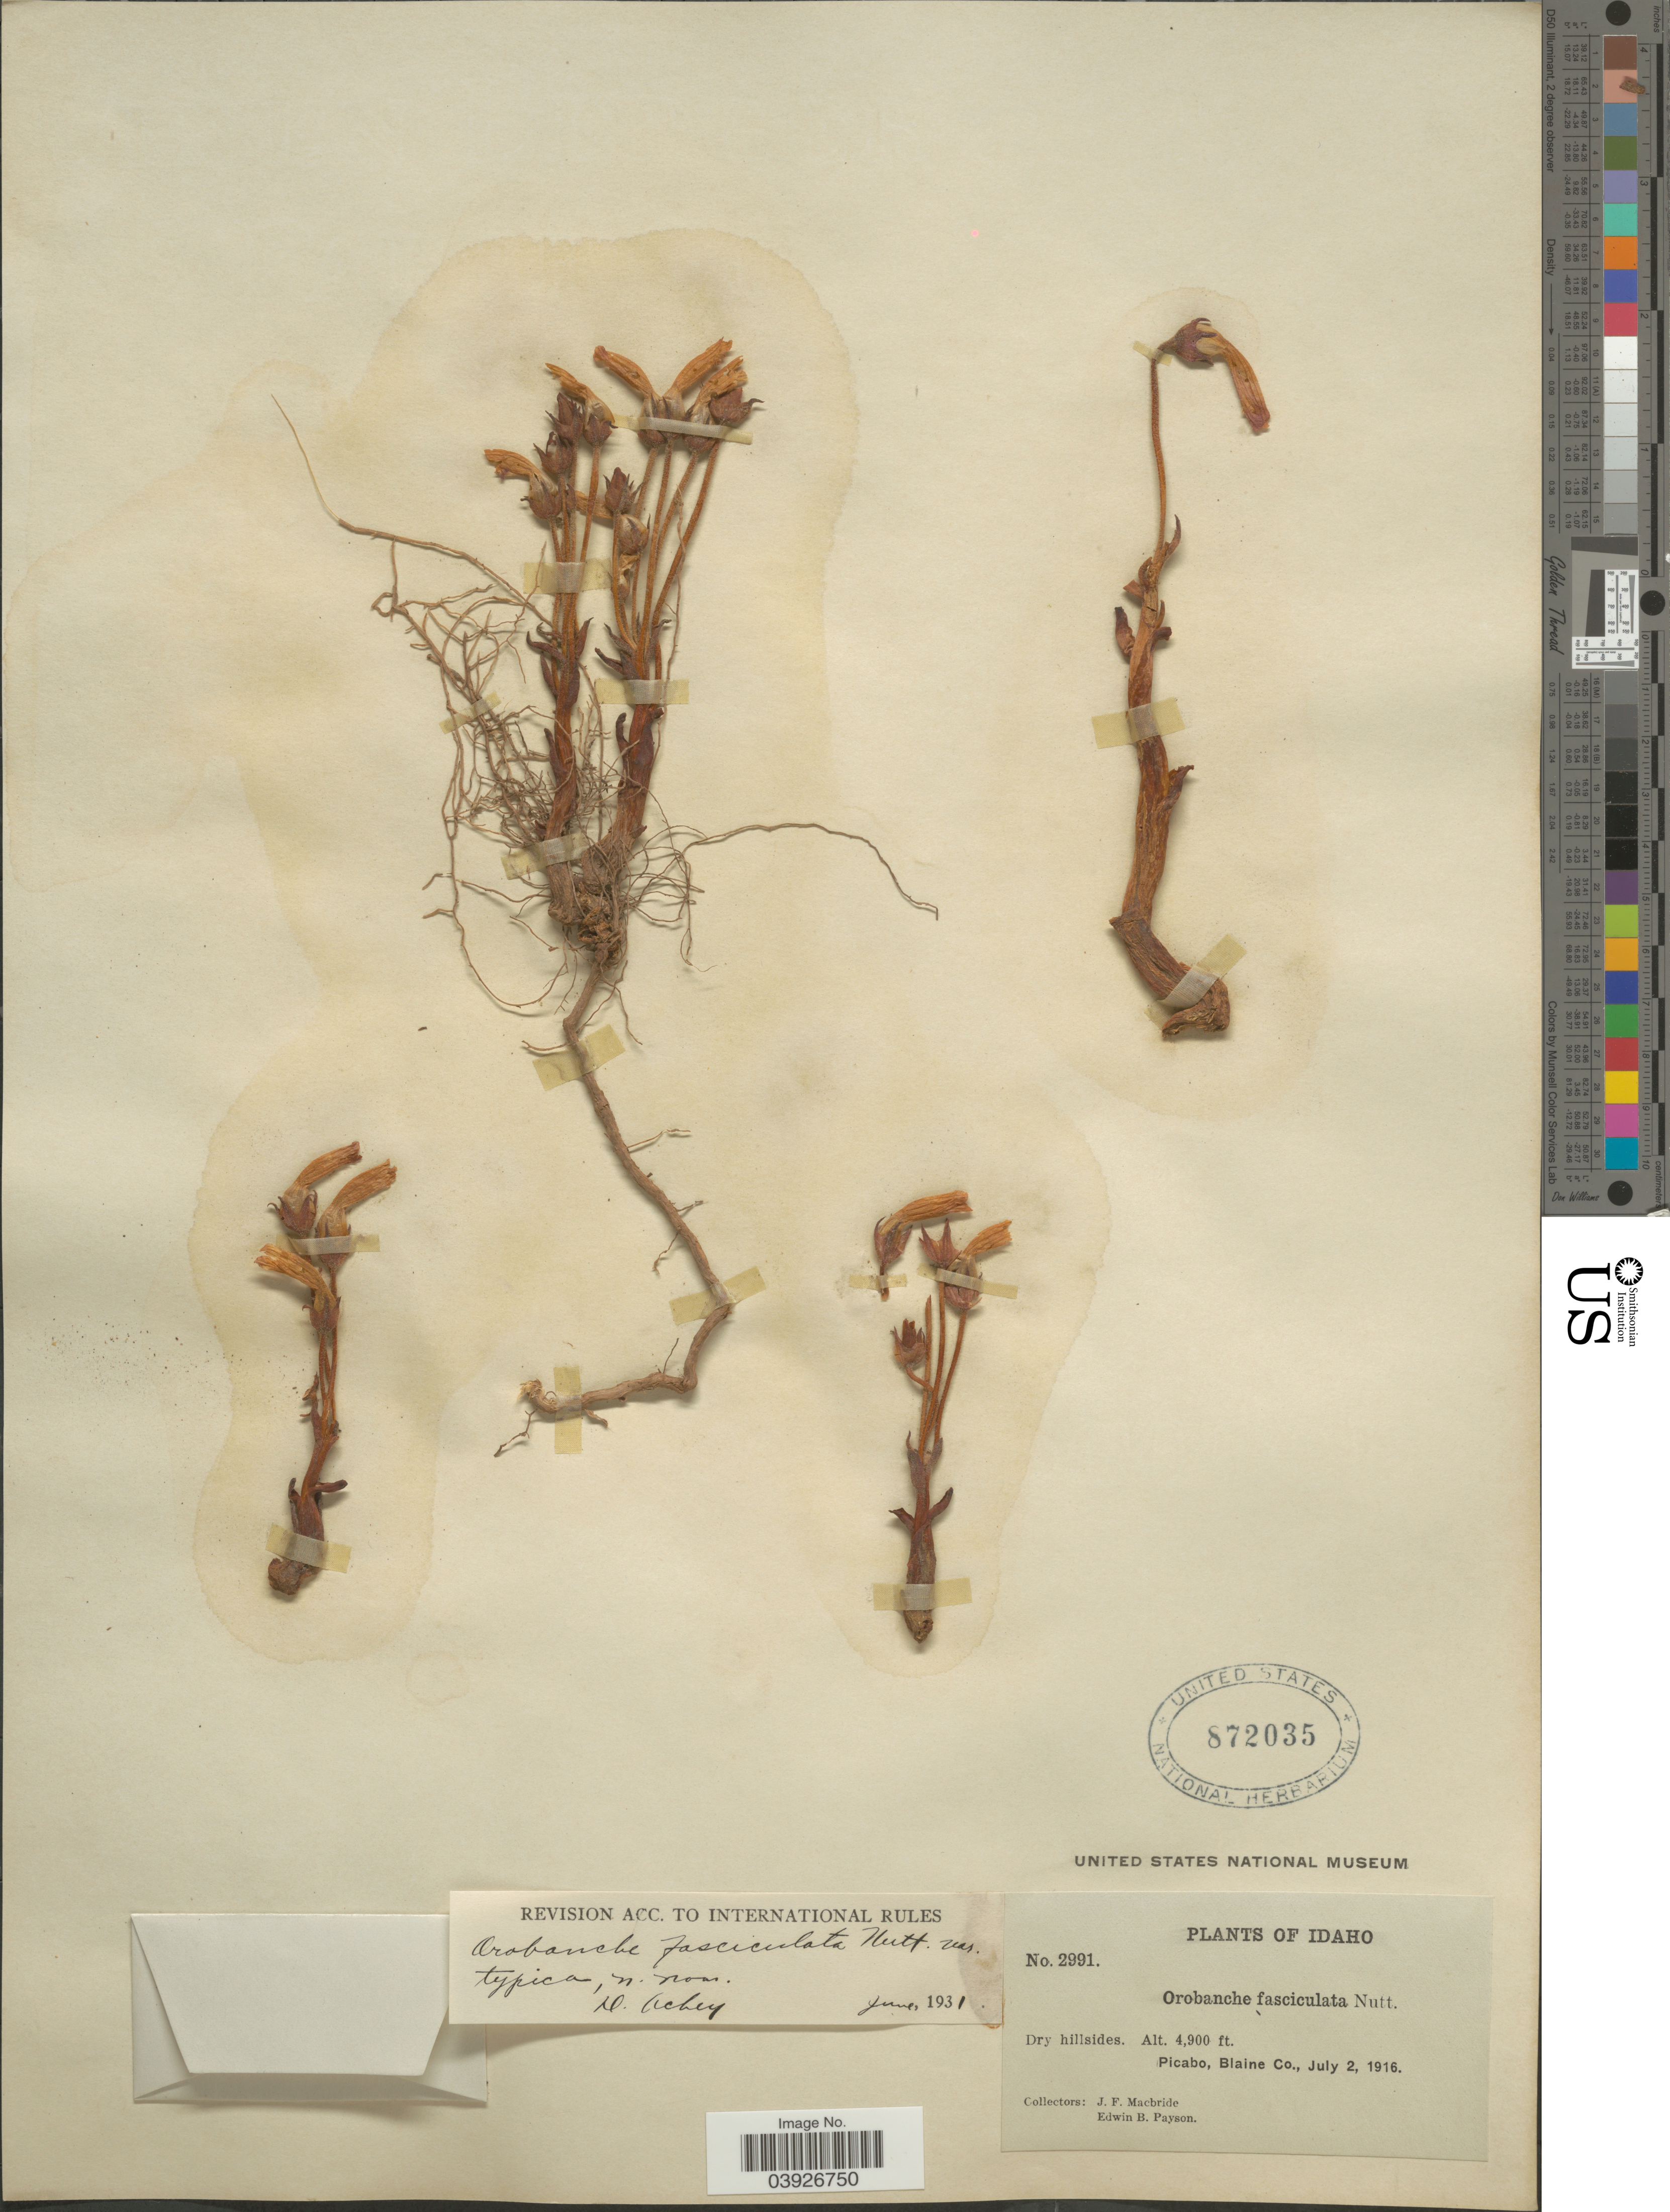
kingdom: Plantae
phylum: Tracheophyta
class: Magnoliopsida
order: Lamiales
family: Orobanchaceae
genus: Aphyllon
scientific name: Aphyllon fasciculatum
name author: (Nutt.) Torr. & A. Gray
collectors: J. F. Macbride & E. B. Payson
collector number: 2991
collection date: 1916-07-02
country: United States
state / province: Idaho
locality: Picabo, Blaine Co.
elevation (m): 1494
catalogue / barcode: US 872035